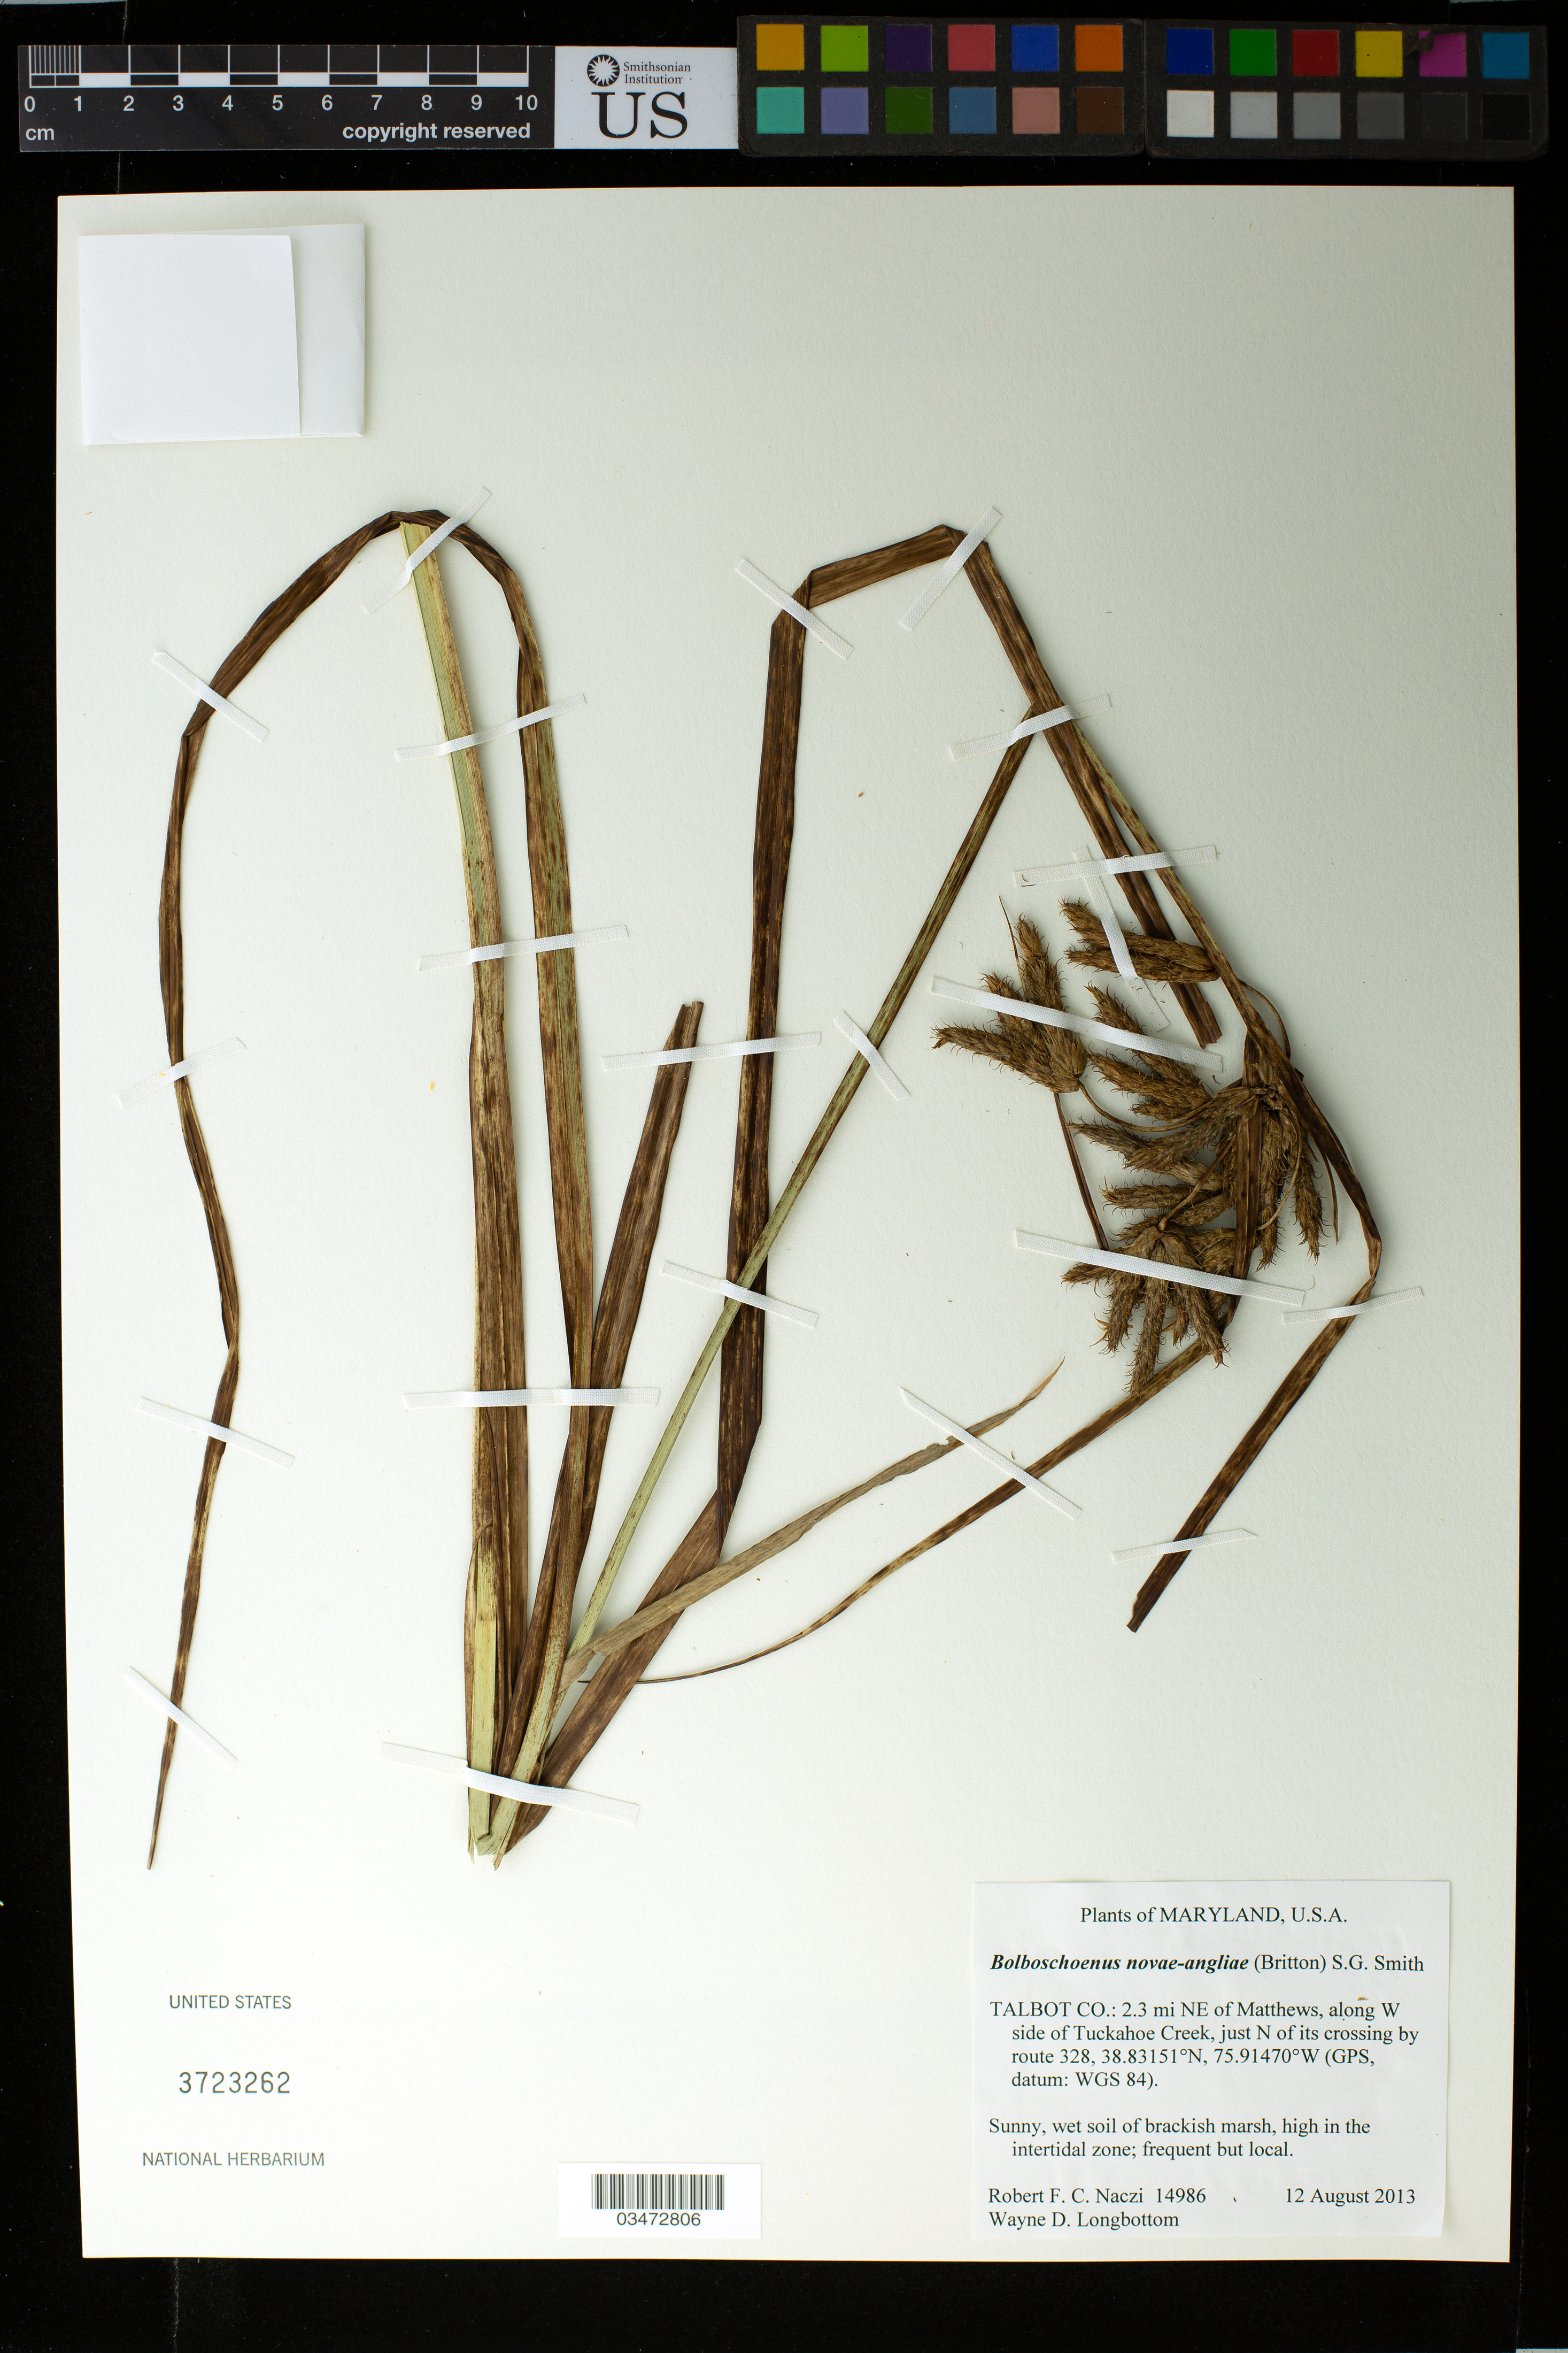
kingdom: Plantae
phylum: Tracheophyta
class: Liliopsida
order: Poales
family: Cyperaceae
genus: Bolboschoenus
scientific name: Bolboschoenus novae-angliae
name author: (Britton) S.G. Sm.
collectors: R. F. C. Naczi & W. D. Longbottom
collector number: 14986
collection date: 2013-08-12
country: United States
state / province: Maryland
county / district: Talbot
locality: Talbot Co.: 2.3 mi NE of Matthews, along W side of Tuckahoe Creek, just N of its crossing by route 328. (GPS datum: WGS 84).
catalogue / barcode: US 3723262